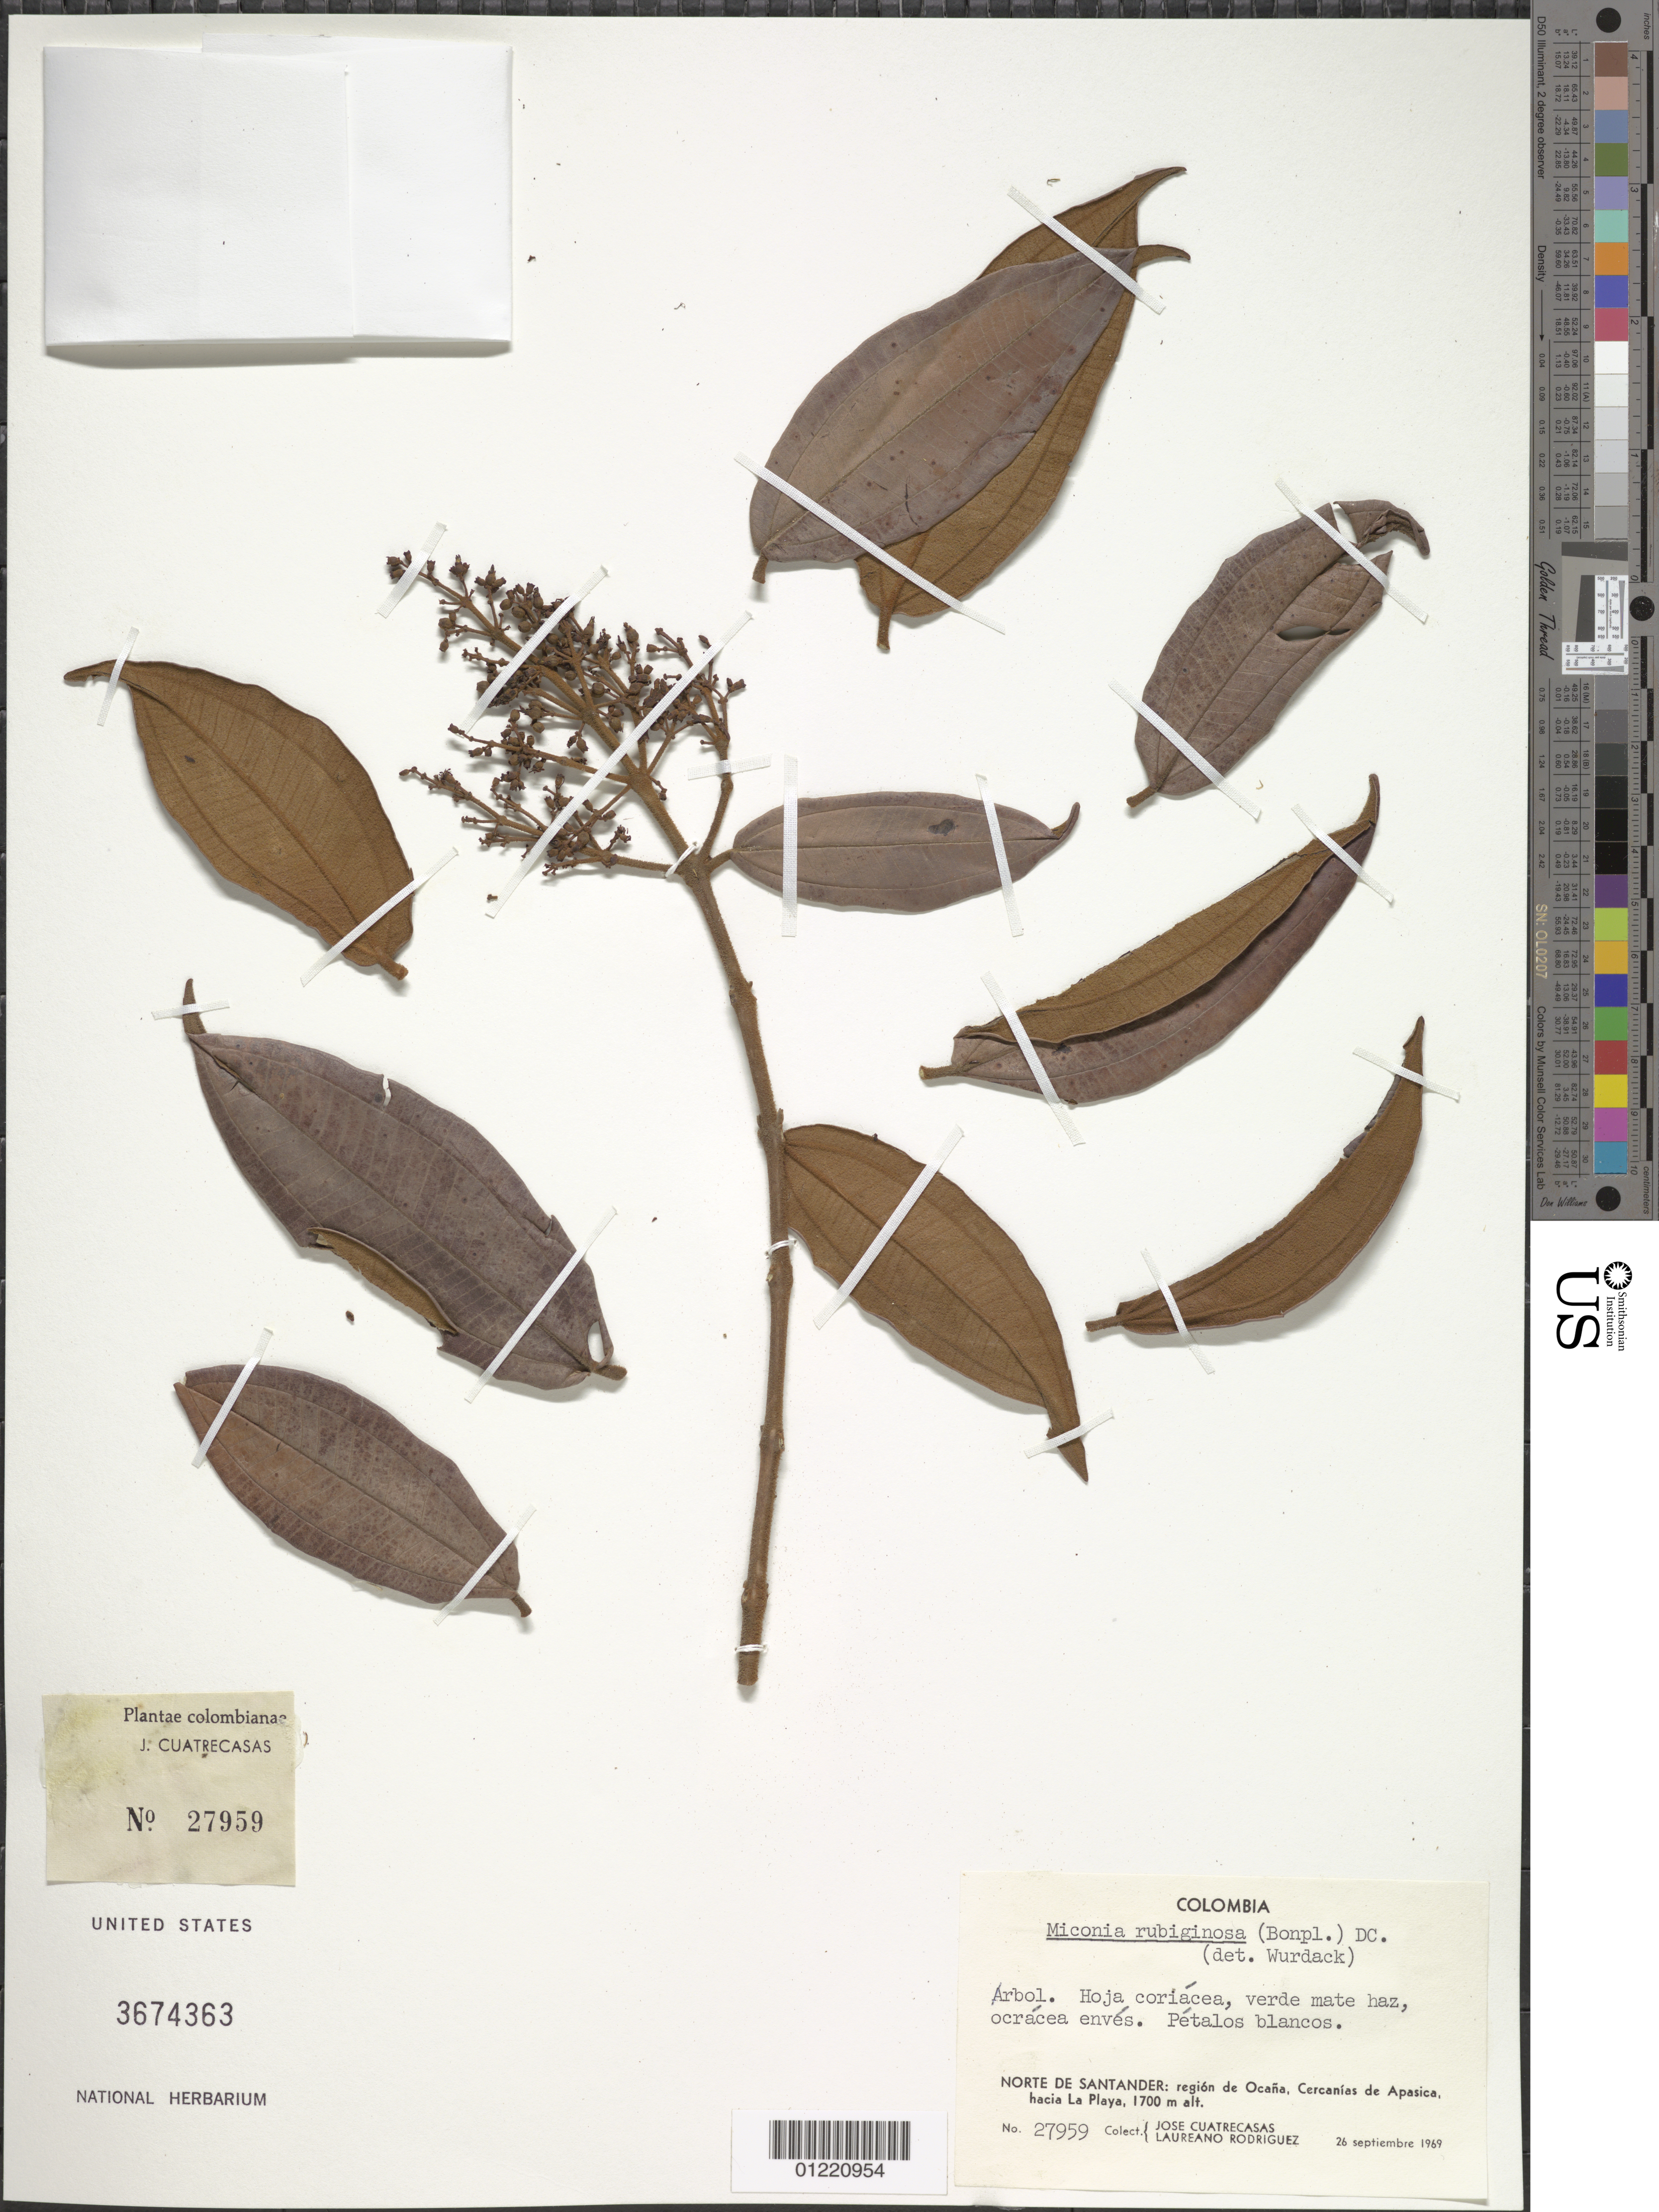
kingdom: Plantae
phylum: Tracheophyta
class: Magnoliopsida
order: Myrtales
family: Melastomataceae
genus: Miconia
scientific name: Miconia rubiginosa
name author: (Bonpl.) DC.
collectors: J. Cuatrecasas & L. Rodriguez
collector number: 27959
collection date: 1969-09-26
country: Colombia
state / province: Norte de Santander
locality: Región de Ocaña, Cercanías de Apasica, hacia La Playa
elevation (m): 1700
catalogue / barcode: US 3674363